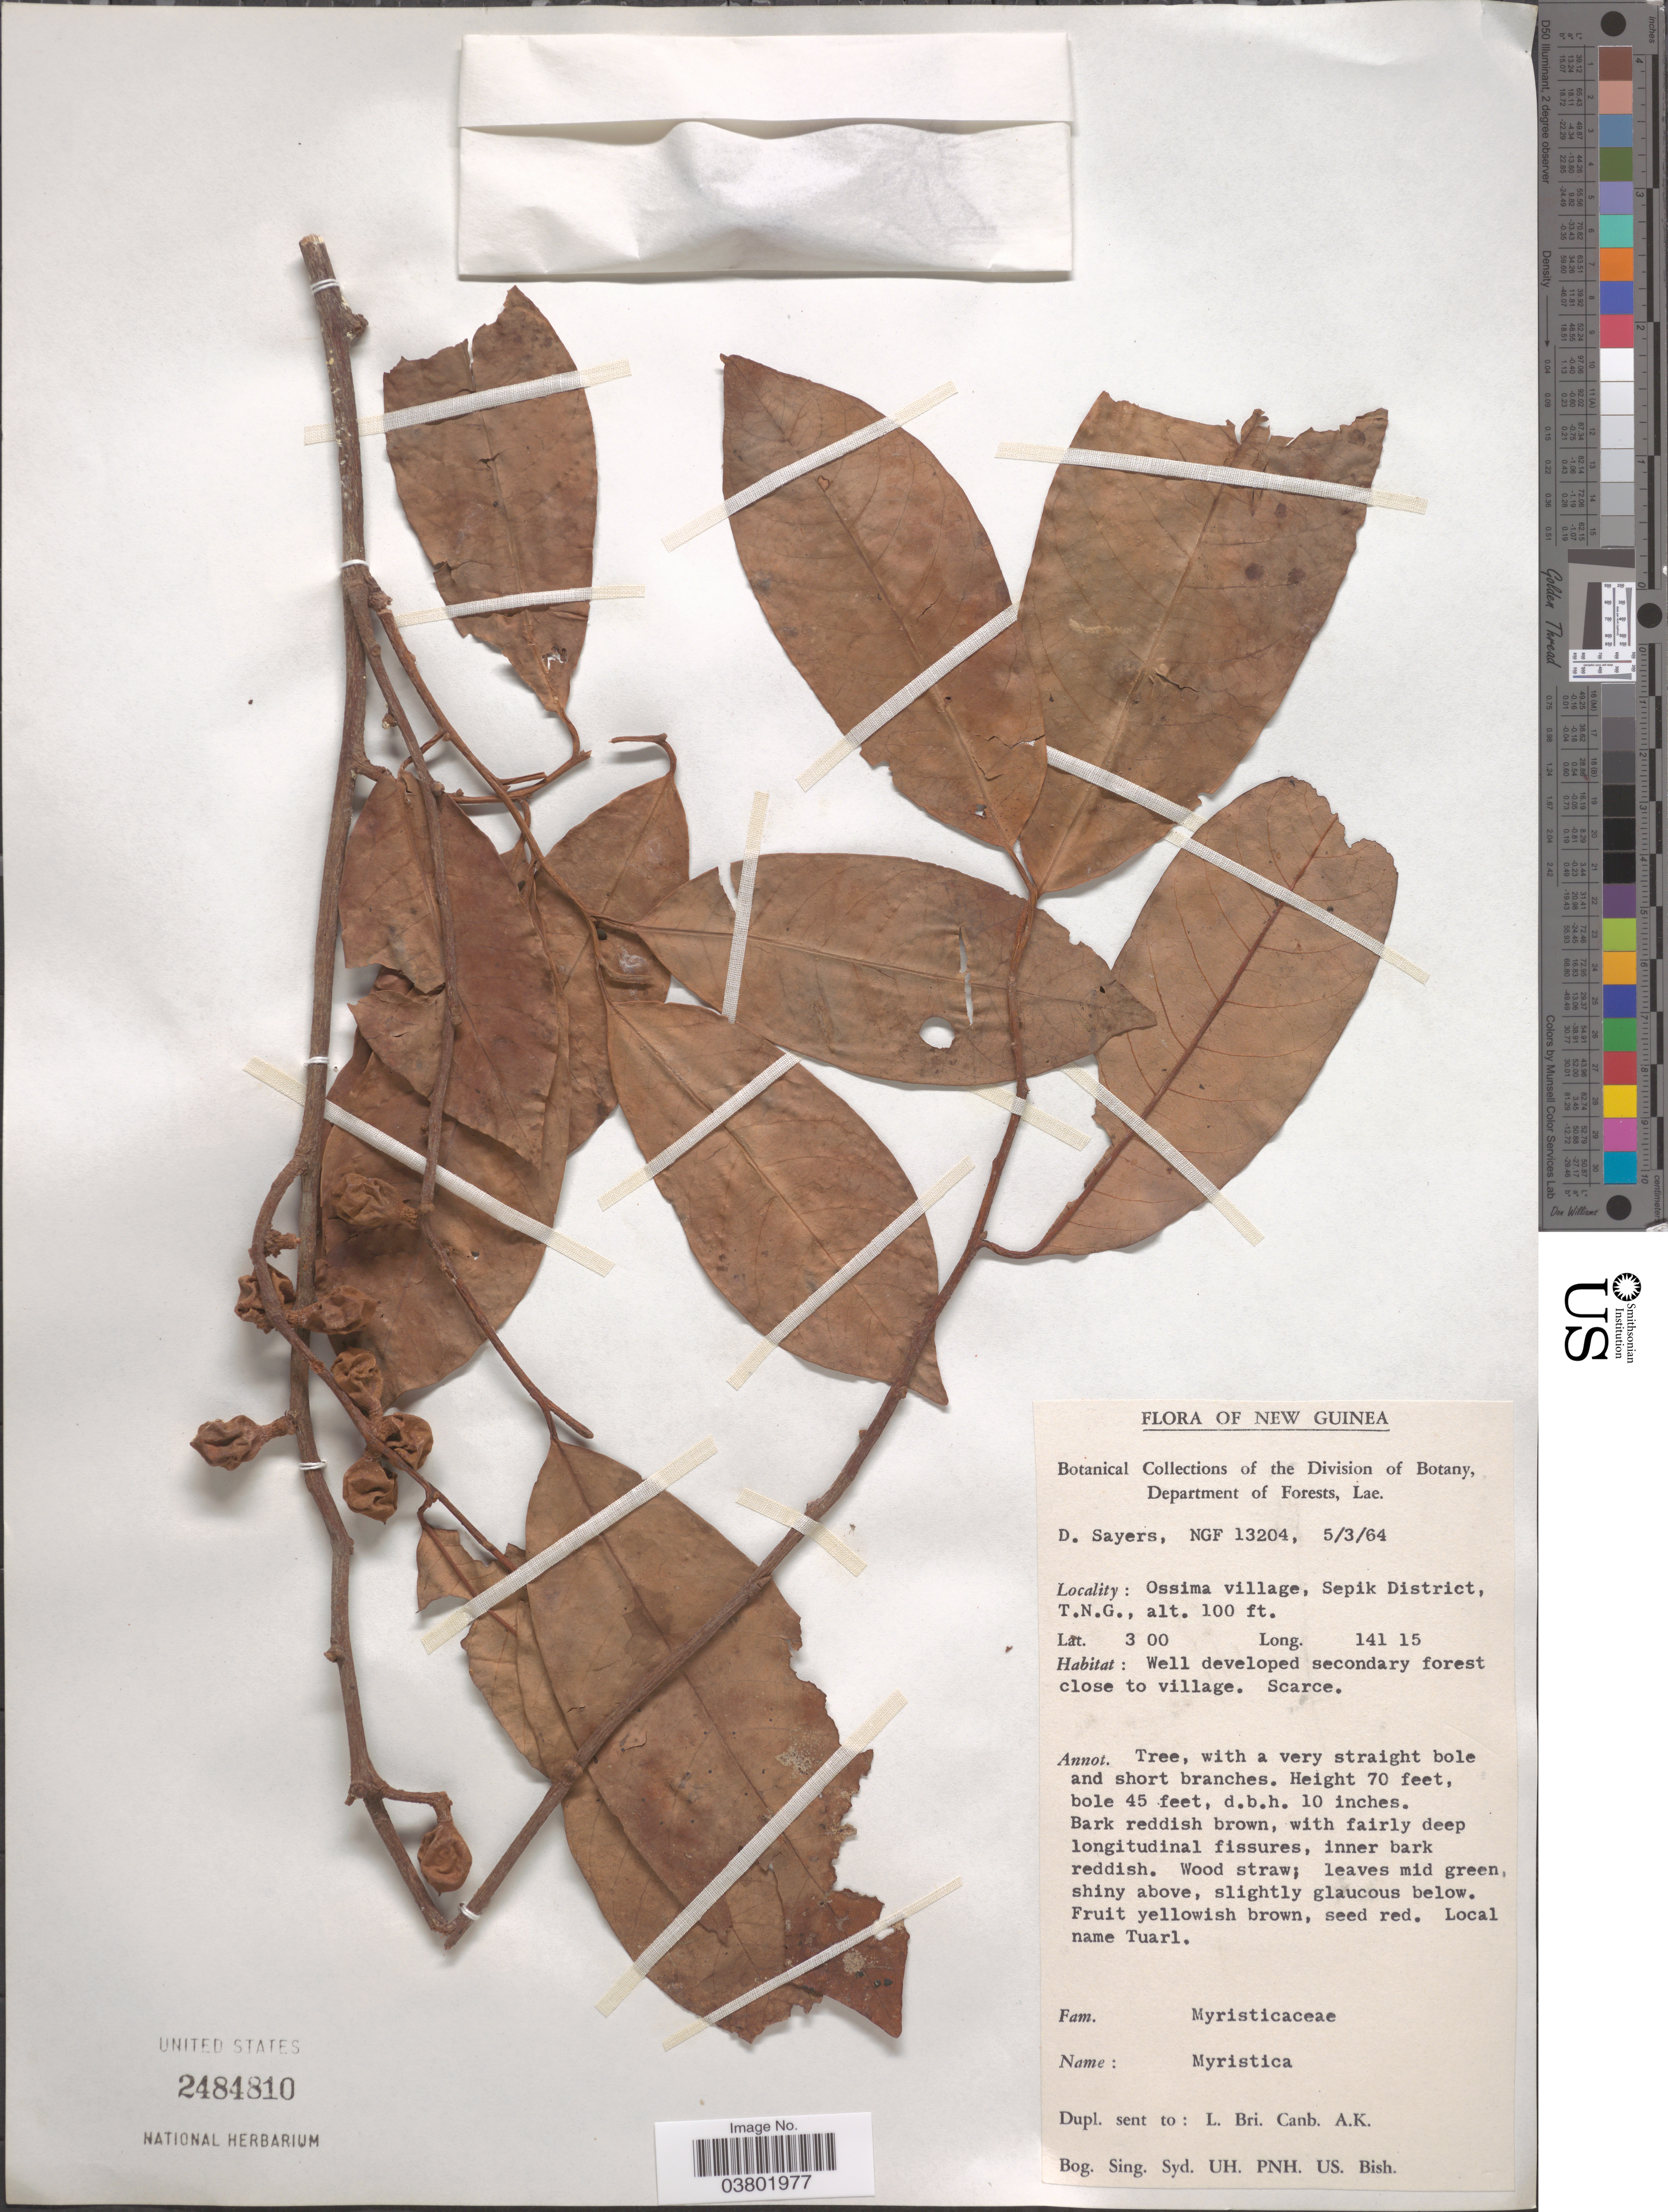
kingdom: Plantae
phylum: Tracheophyta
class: Magnoliopsida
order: Magnoliales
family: Myristicaceae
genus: Myristica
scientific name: Myristica sp.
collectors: D. Sayers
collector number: NGF 13204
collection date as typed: Transcribed d/m/y: 5/3/64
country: Papua New Guinea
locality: New Guinea. Ossima village, Sepik District, T.N.G.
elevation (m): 30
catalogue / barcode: US 2484810